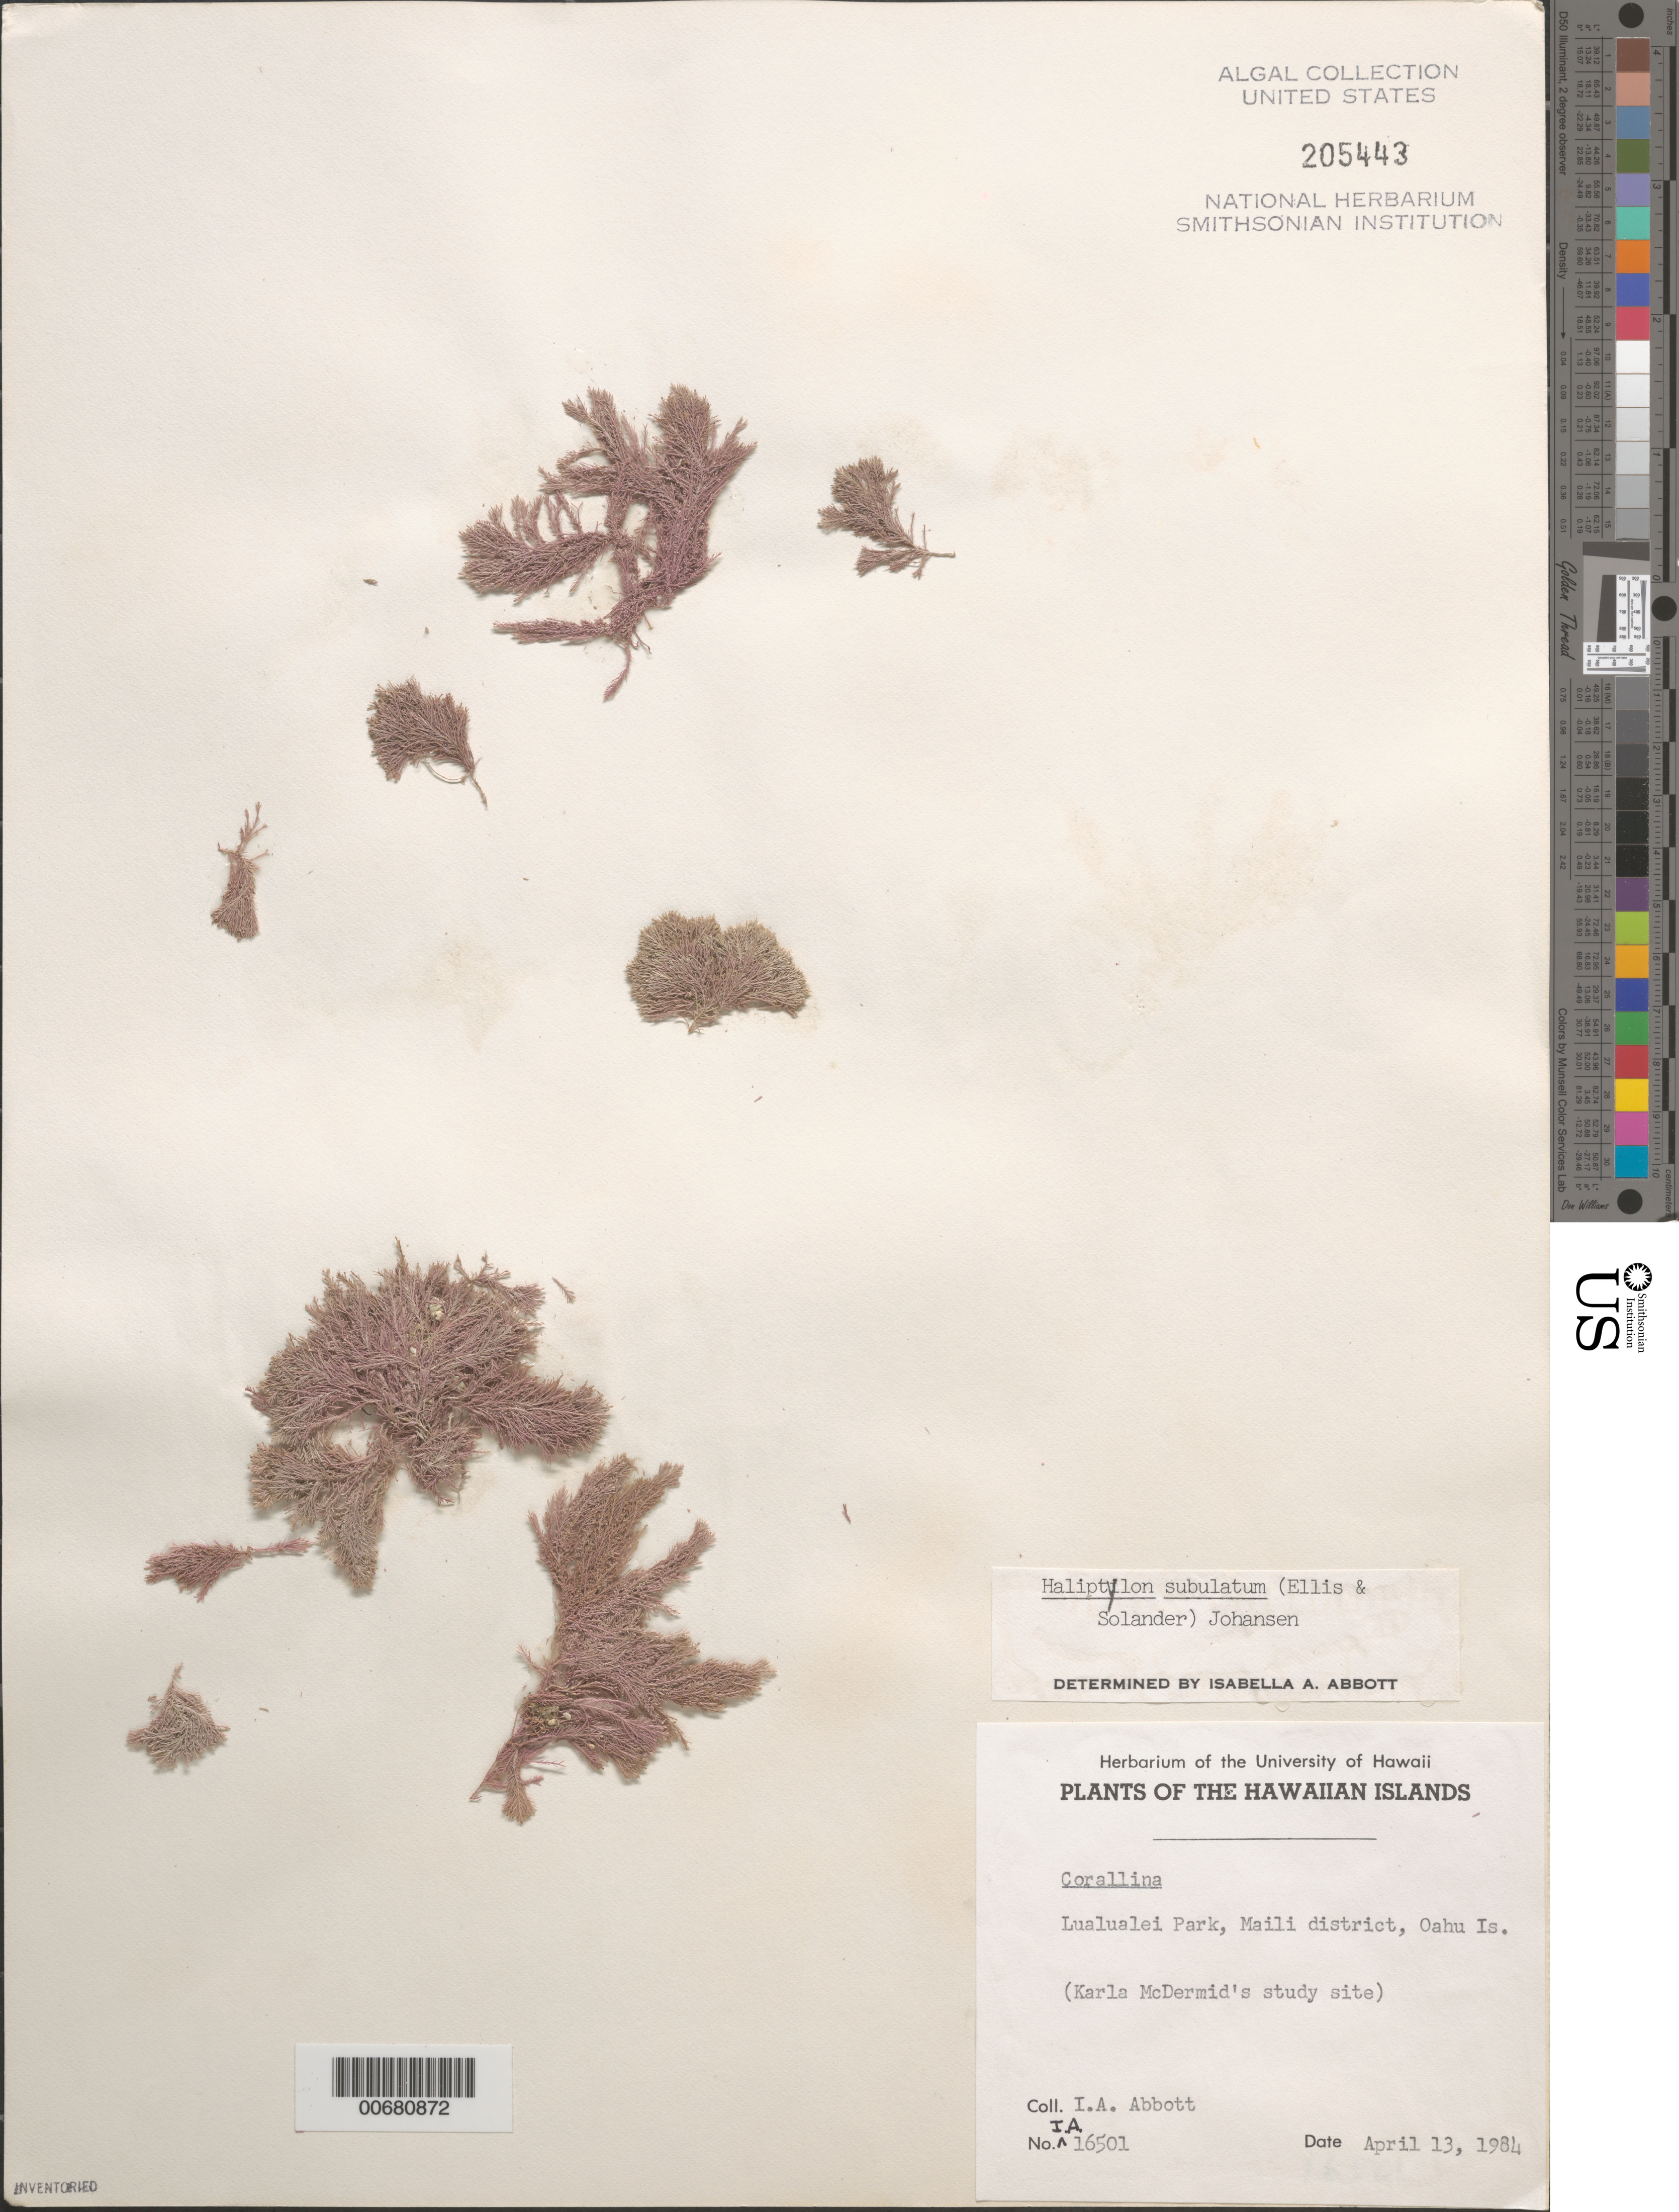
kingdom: Plantae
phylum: Rhodophyta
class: Florideophyceae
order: Corallinales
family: Corallinaceae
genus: Jania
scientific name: Jania subulata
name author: (Ellis & Sol.) Sond.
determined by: Algae name updating Project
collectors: I. A. Abbott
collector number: IAA 16501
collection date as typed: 13 Apr 1984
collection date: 1984-04-13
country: United States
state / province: Hawaii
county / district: Honolulu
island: Oahu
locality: Lualualei Park, Maili District (Karla J. McDermid's study site)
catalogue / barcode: US 205443